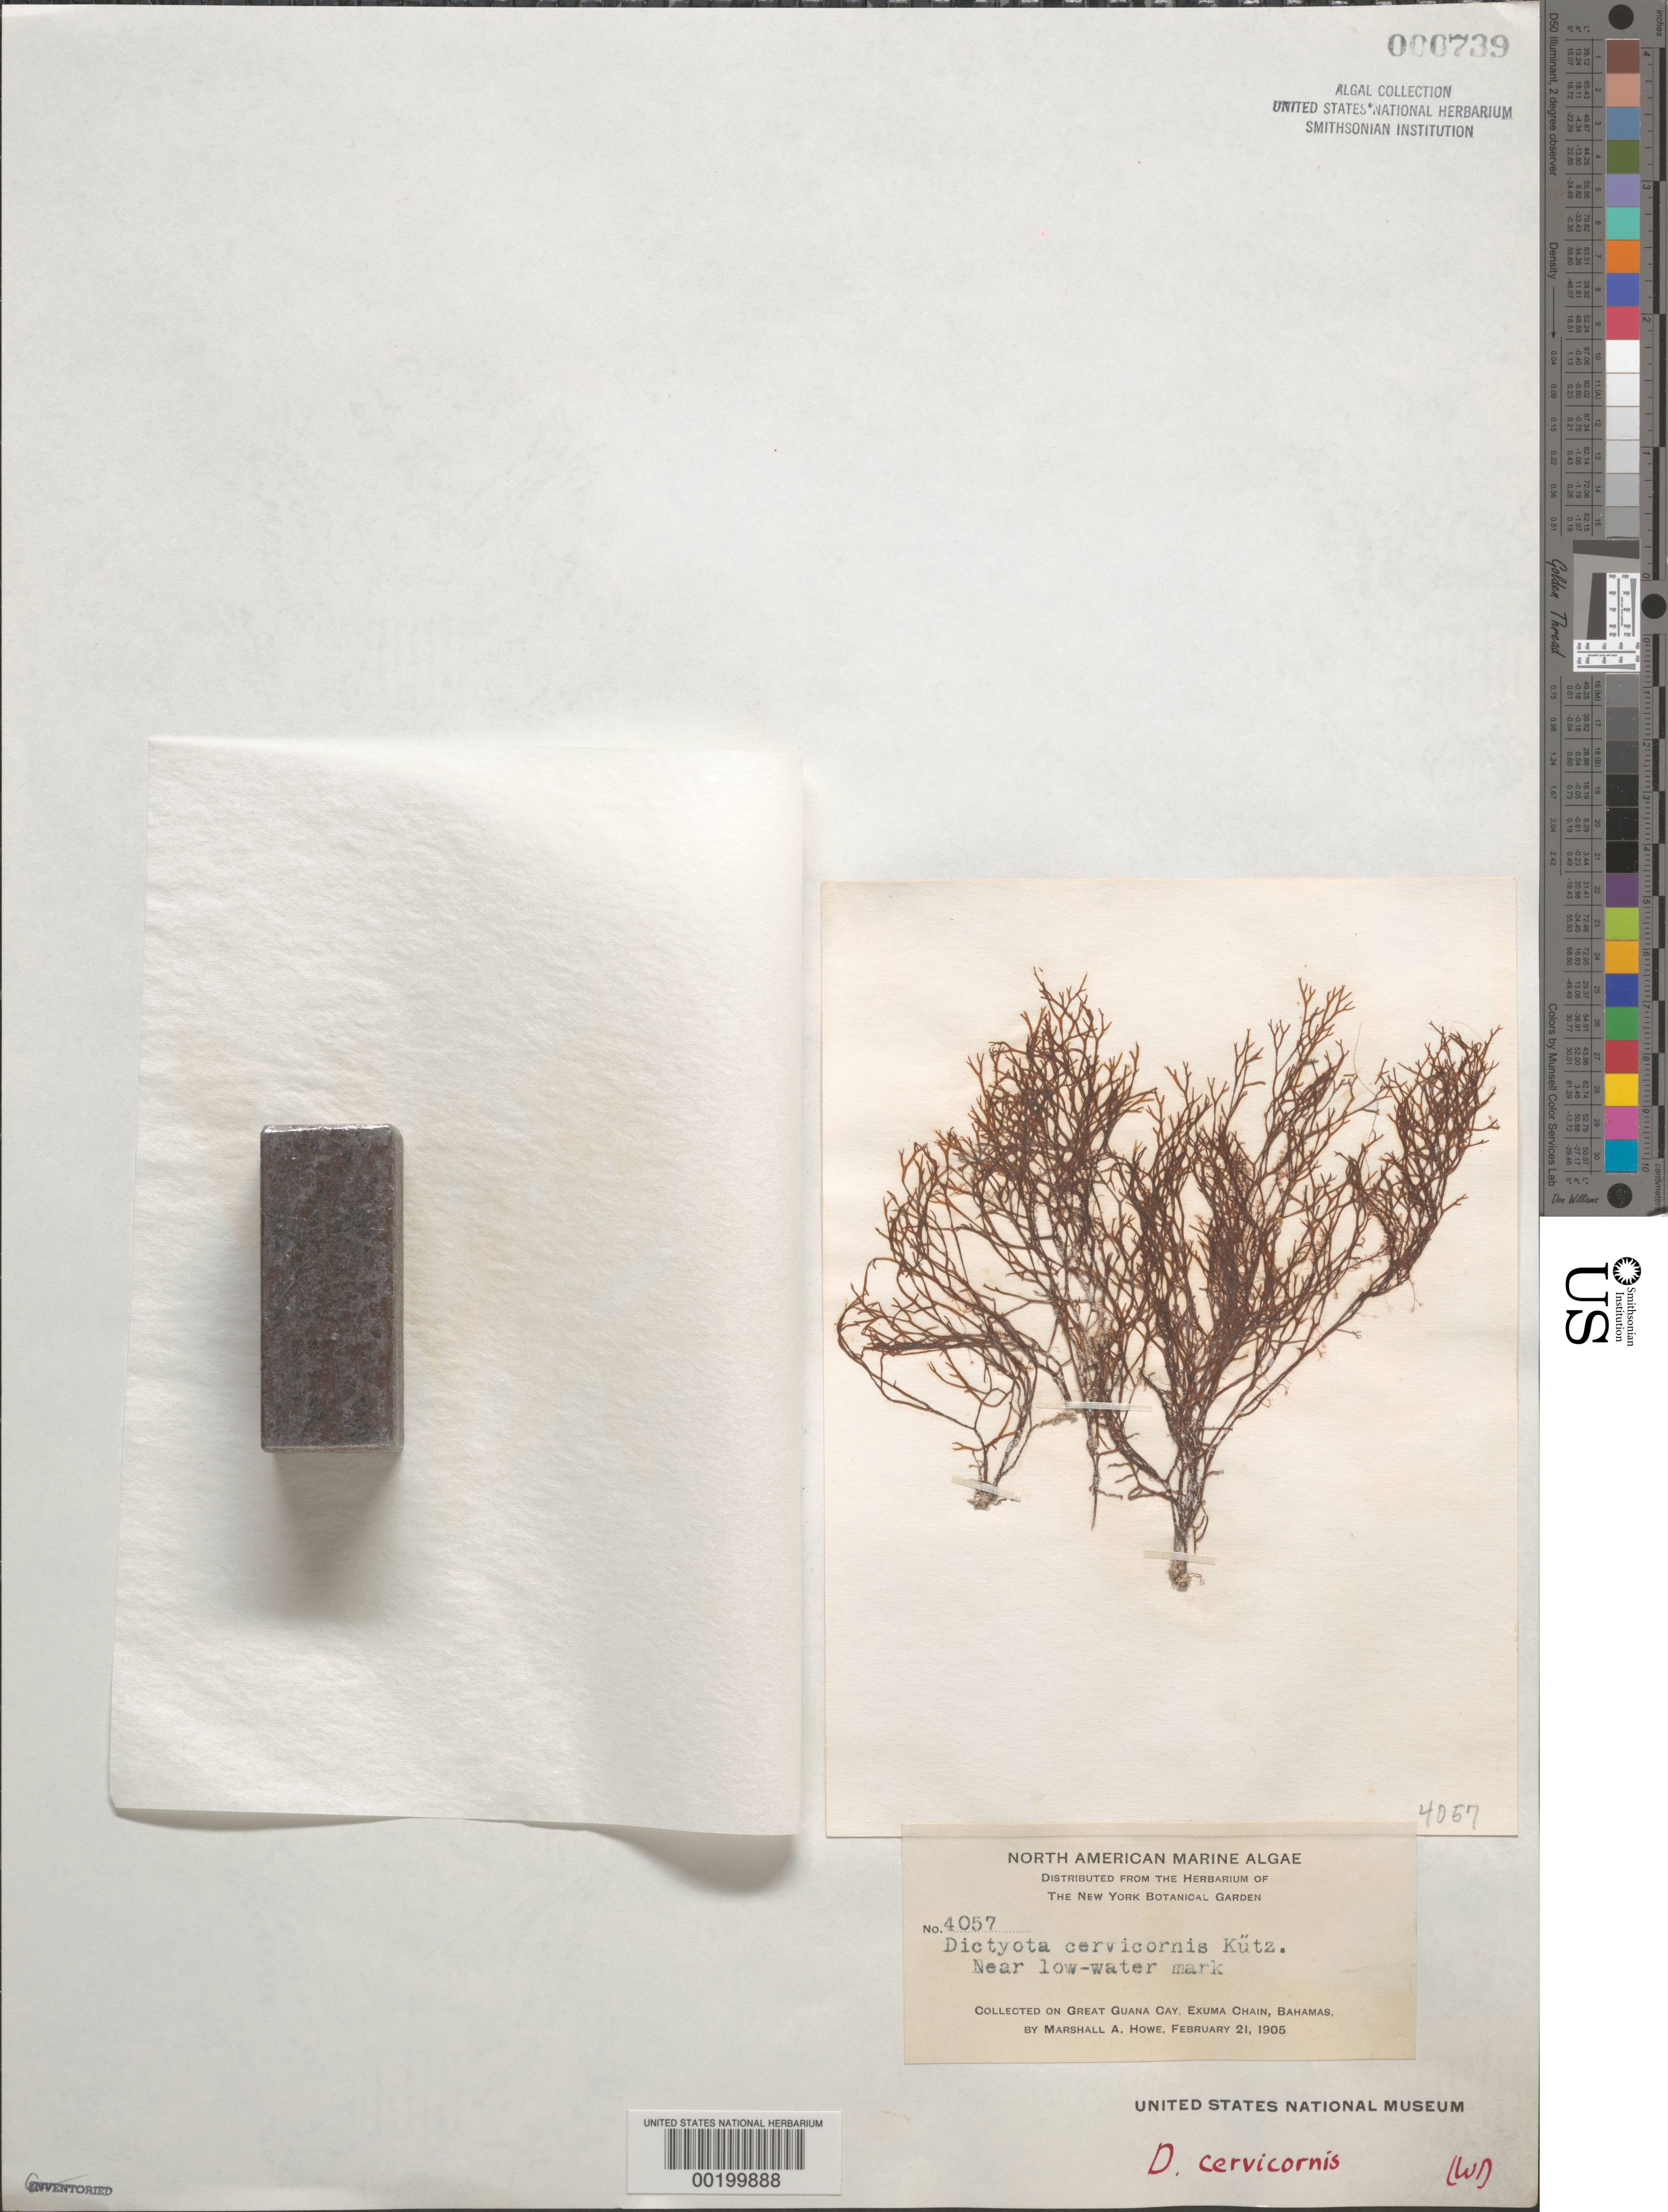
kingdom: Chromista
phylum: Ochrophyta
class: Phaeophyceae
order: Dictyotales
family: Dictyotaceae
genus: Dictyota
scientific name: Dictyota cervicornis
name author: Kütz.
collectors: M. A. Howe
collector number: MAH 4057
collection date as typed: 21 Feb 1905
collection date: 1905-02-21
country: Bahamas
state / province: Exuma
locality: Great guana cay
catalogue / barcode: US 739